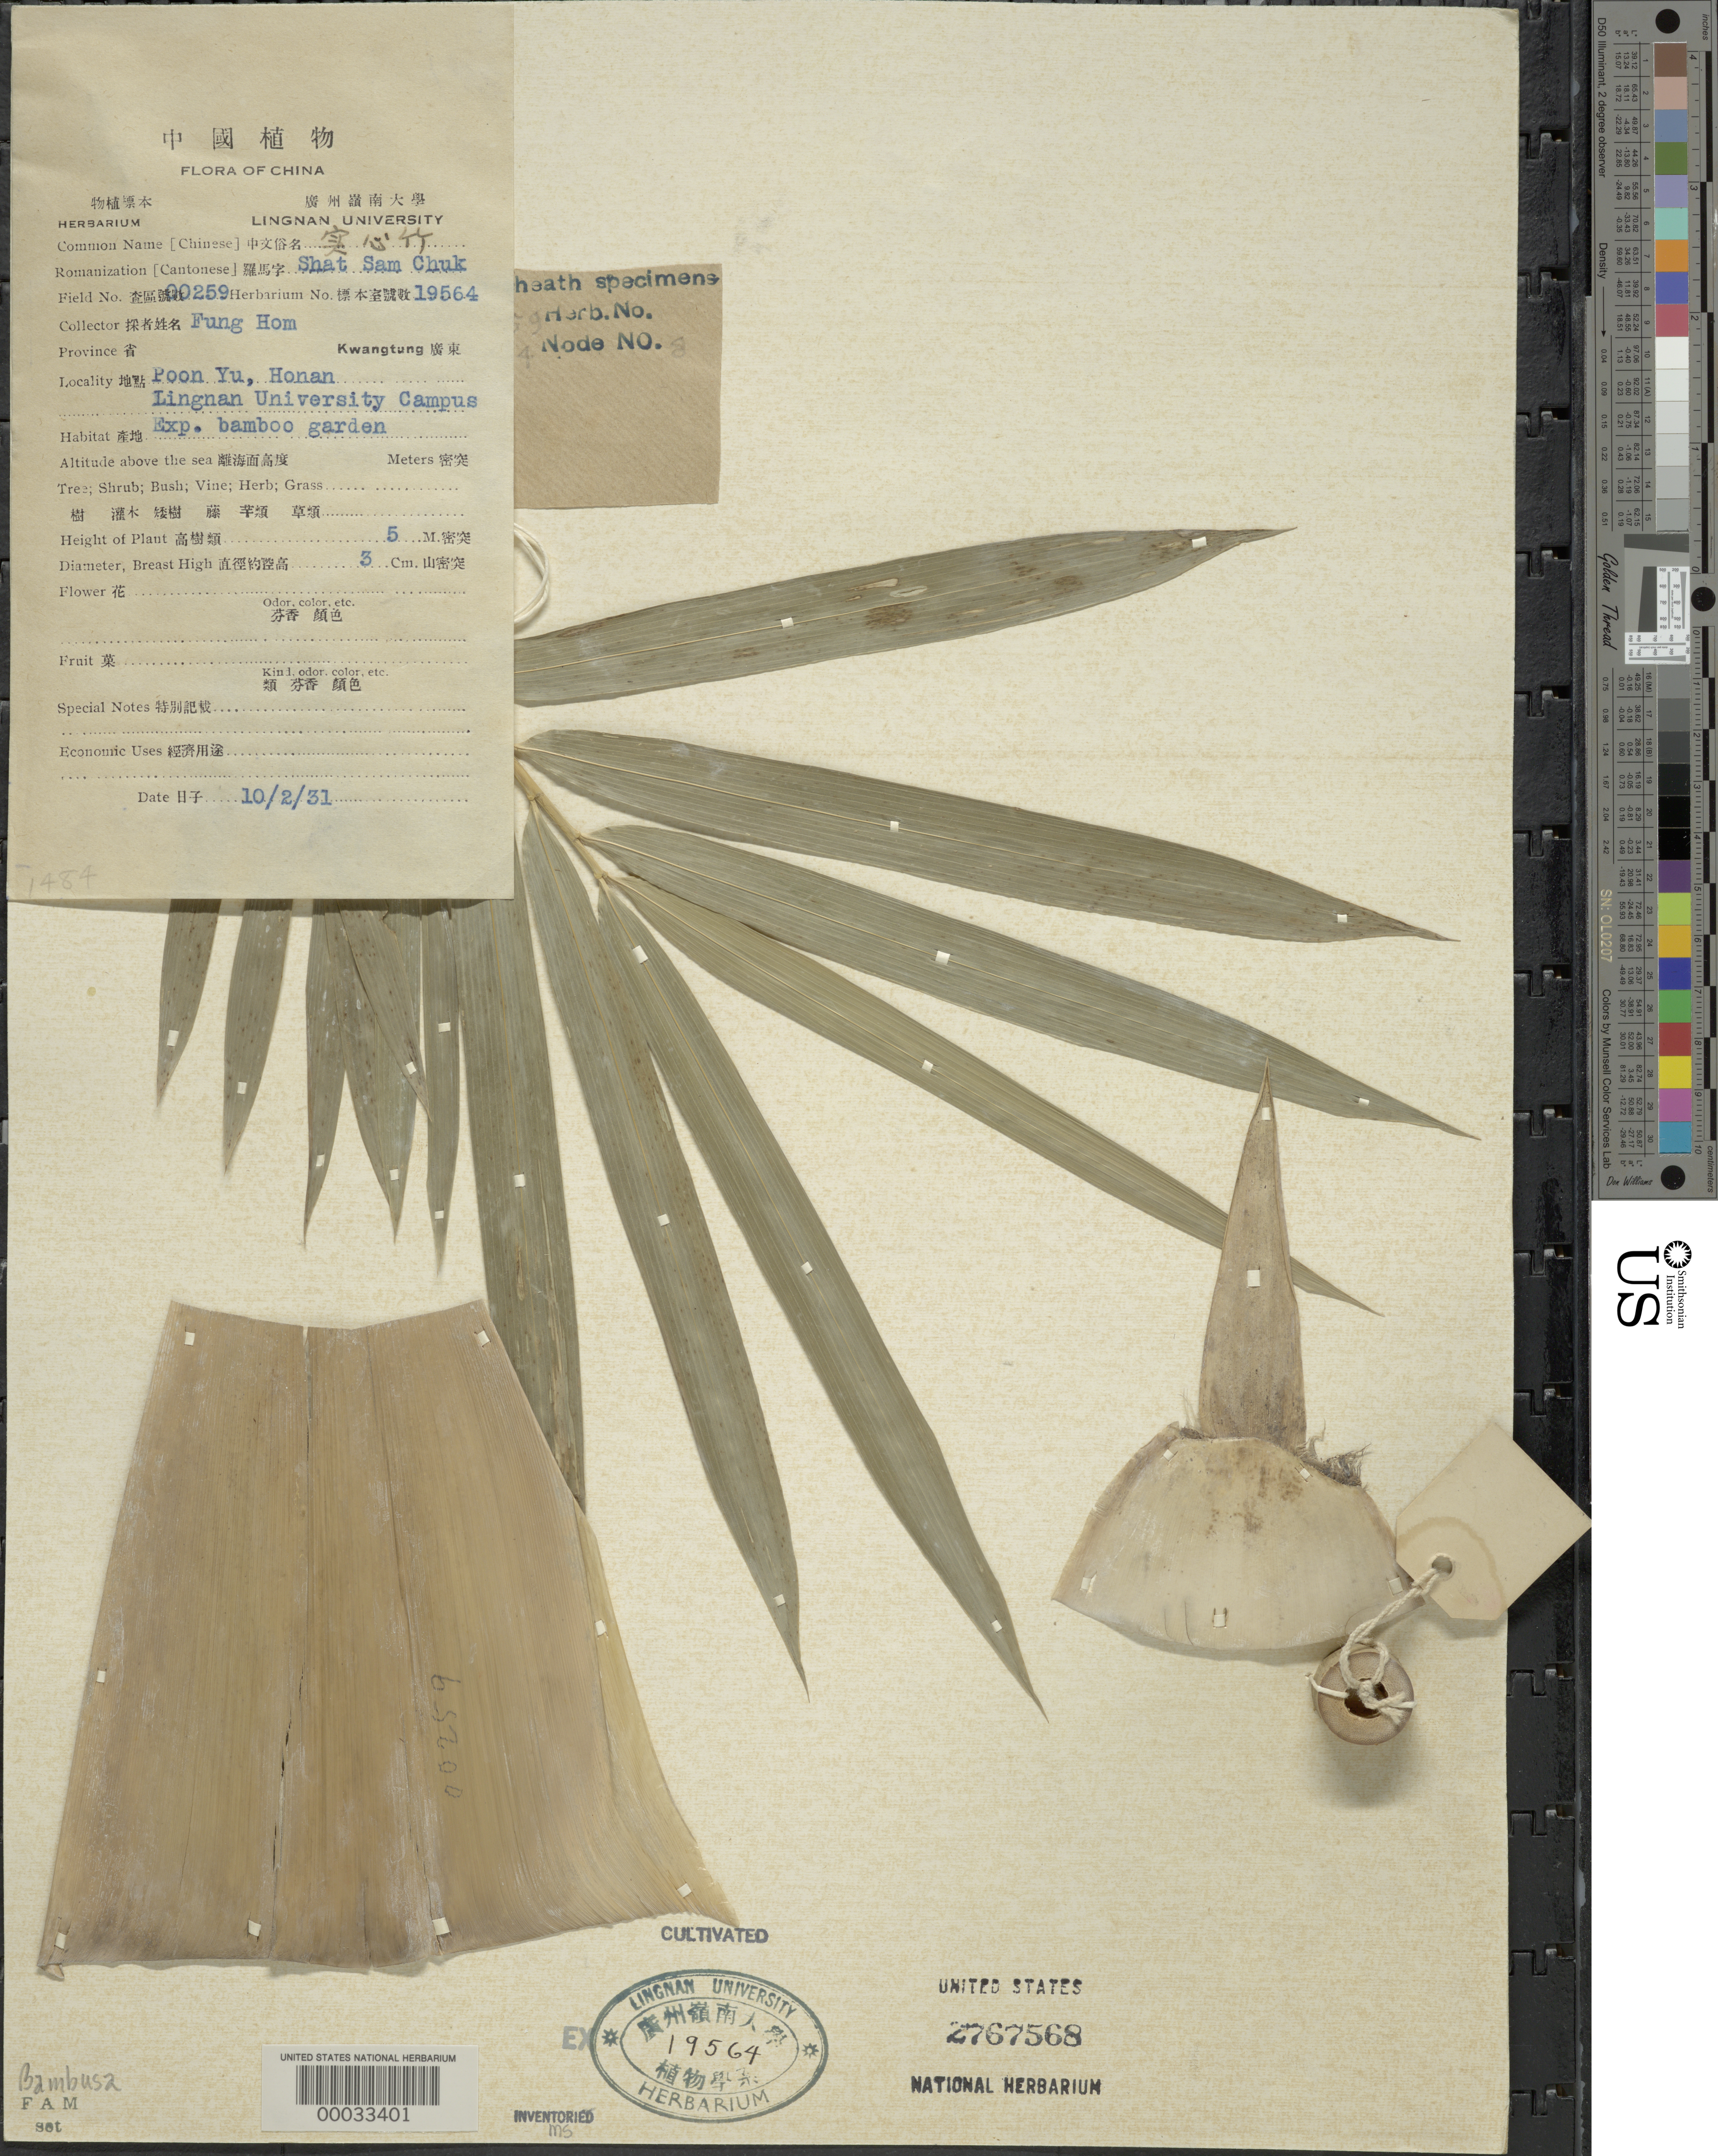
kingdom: Plantae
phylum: Tracheophyta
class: Liliopsida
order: Poales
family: Poaceae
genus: Bambusa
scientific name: Bambusa sp.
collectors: T. R. Soderstrom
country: India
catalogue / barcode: US 2767568